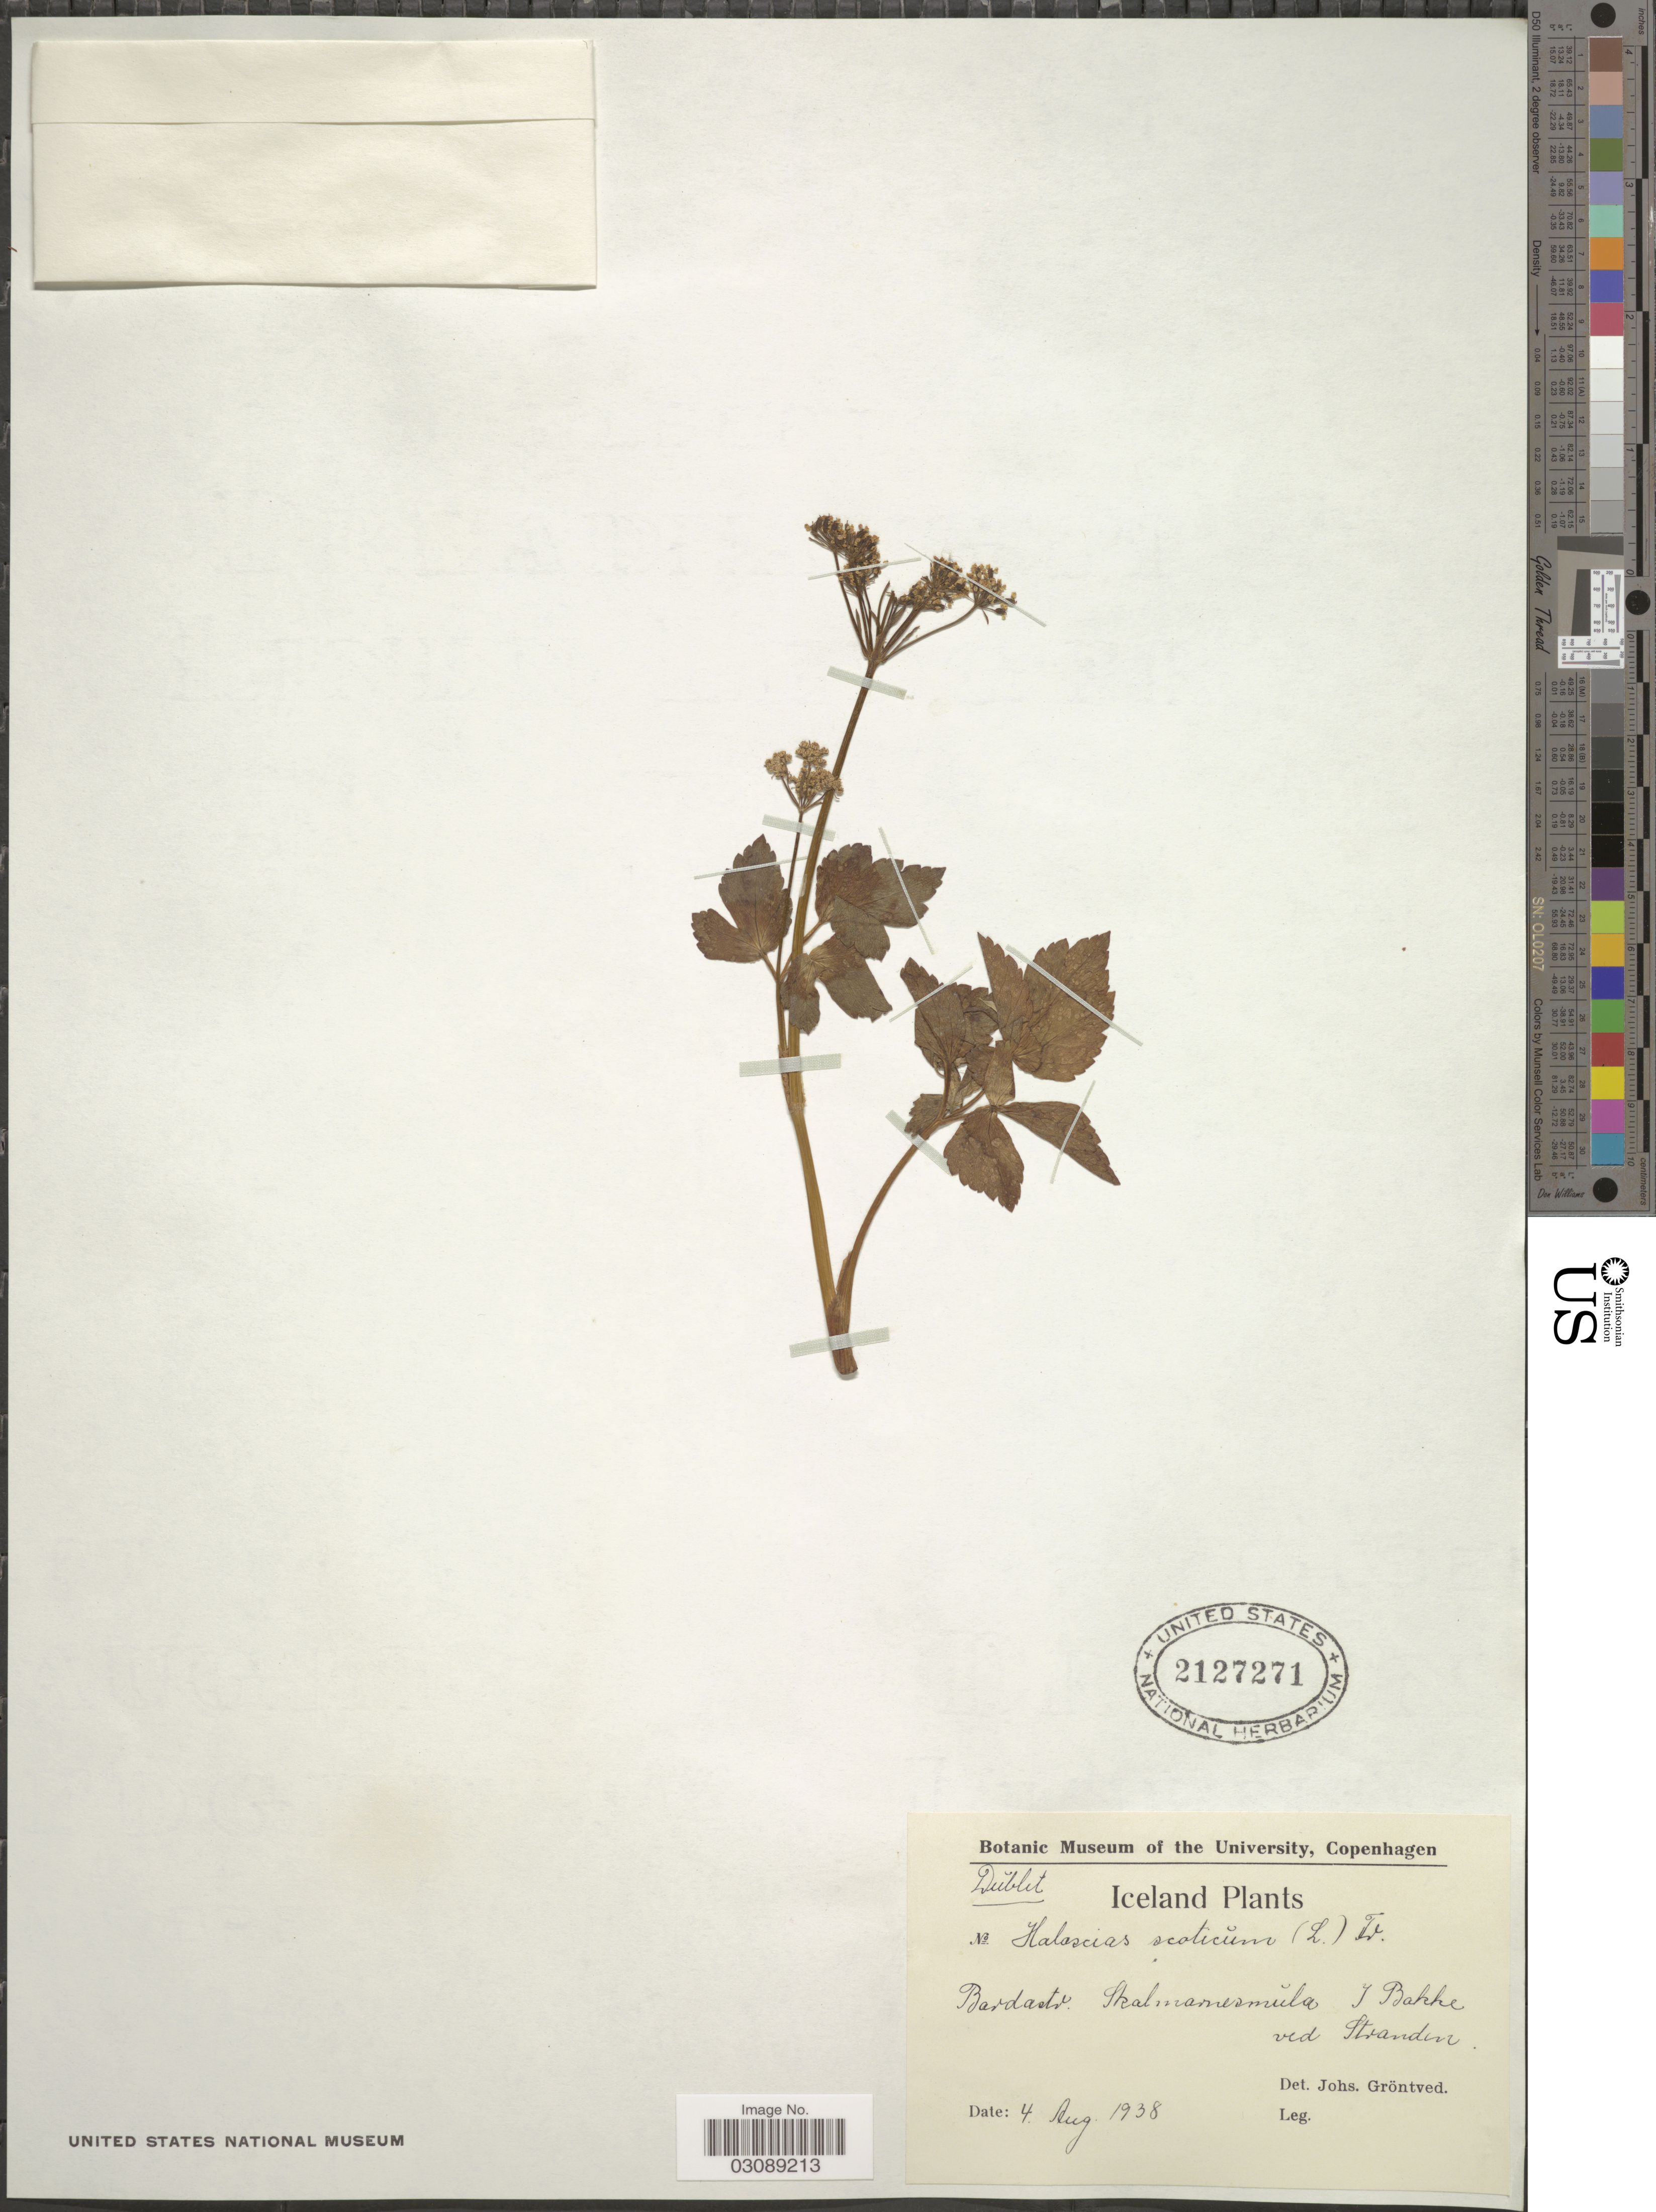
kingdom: Plantae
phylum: Tracheophyta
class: Magnoliopsida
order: Apiales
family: Apiaceae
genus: Ligusticum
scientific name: Ligusticum scoticum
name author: L.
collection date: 1938-08-04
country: Iceland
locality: Bardastv. Skalmarnesmula I Bakke ved Stranden.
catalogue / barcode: US 2127271